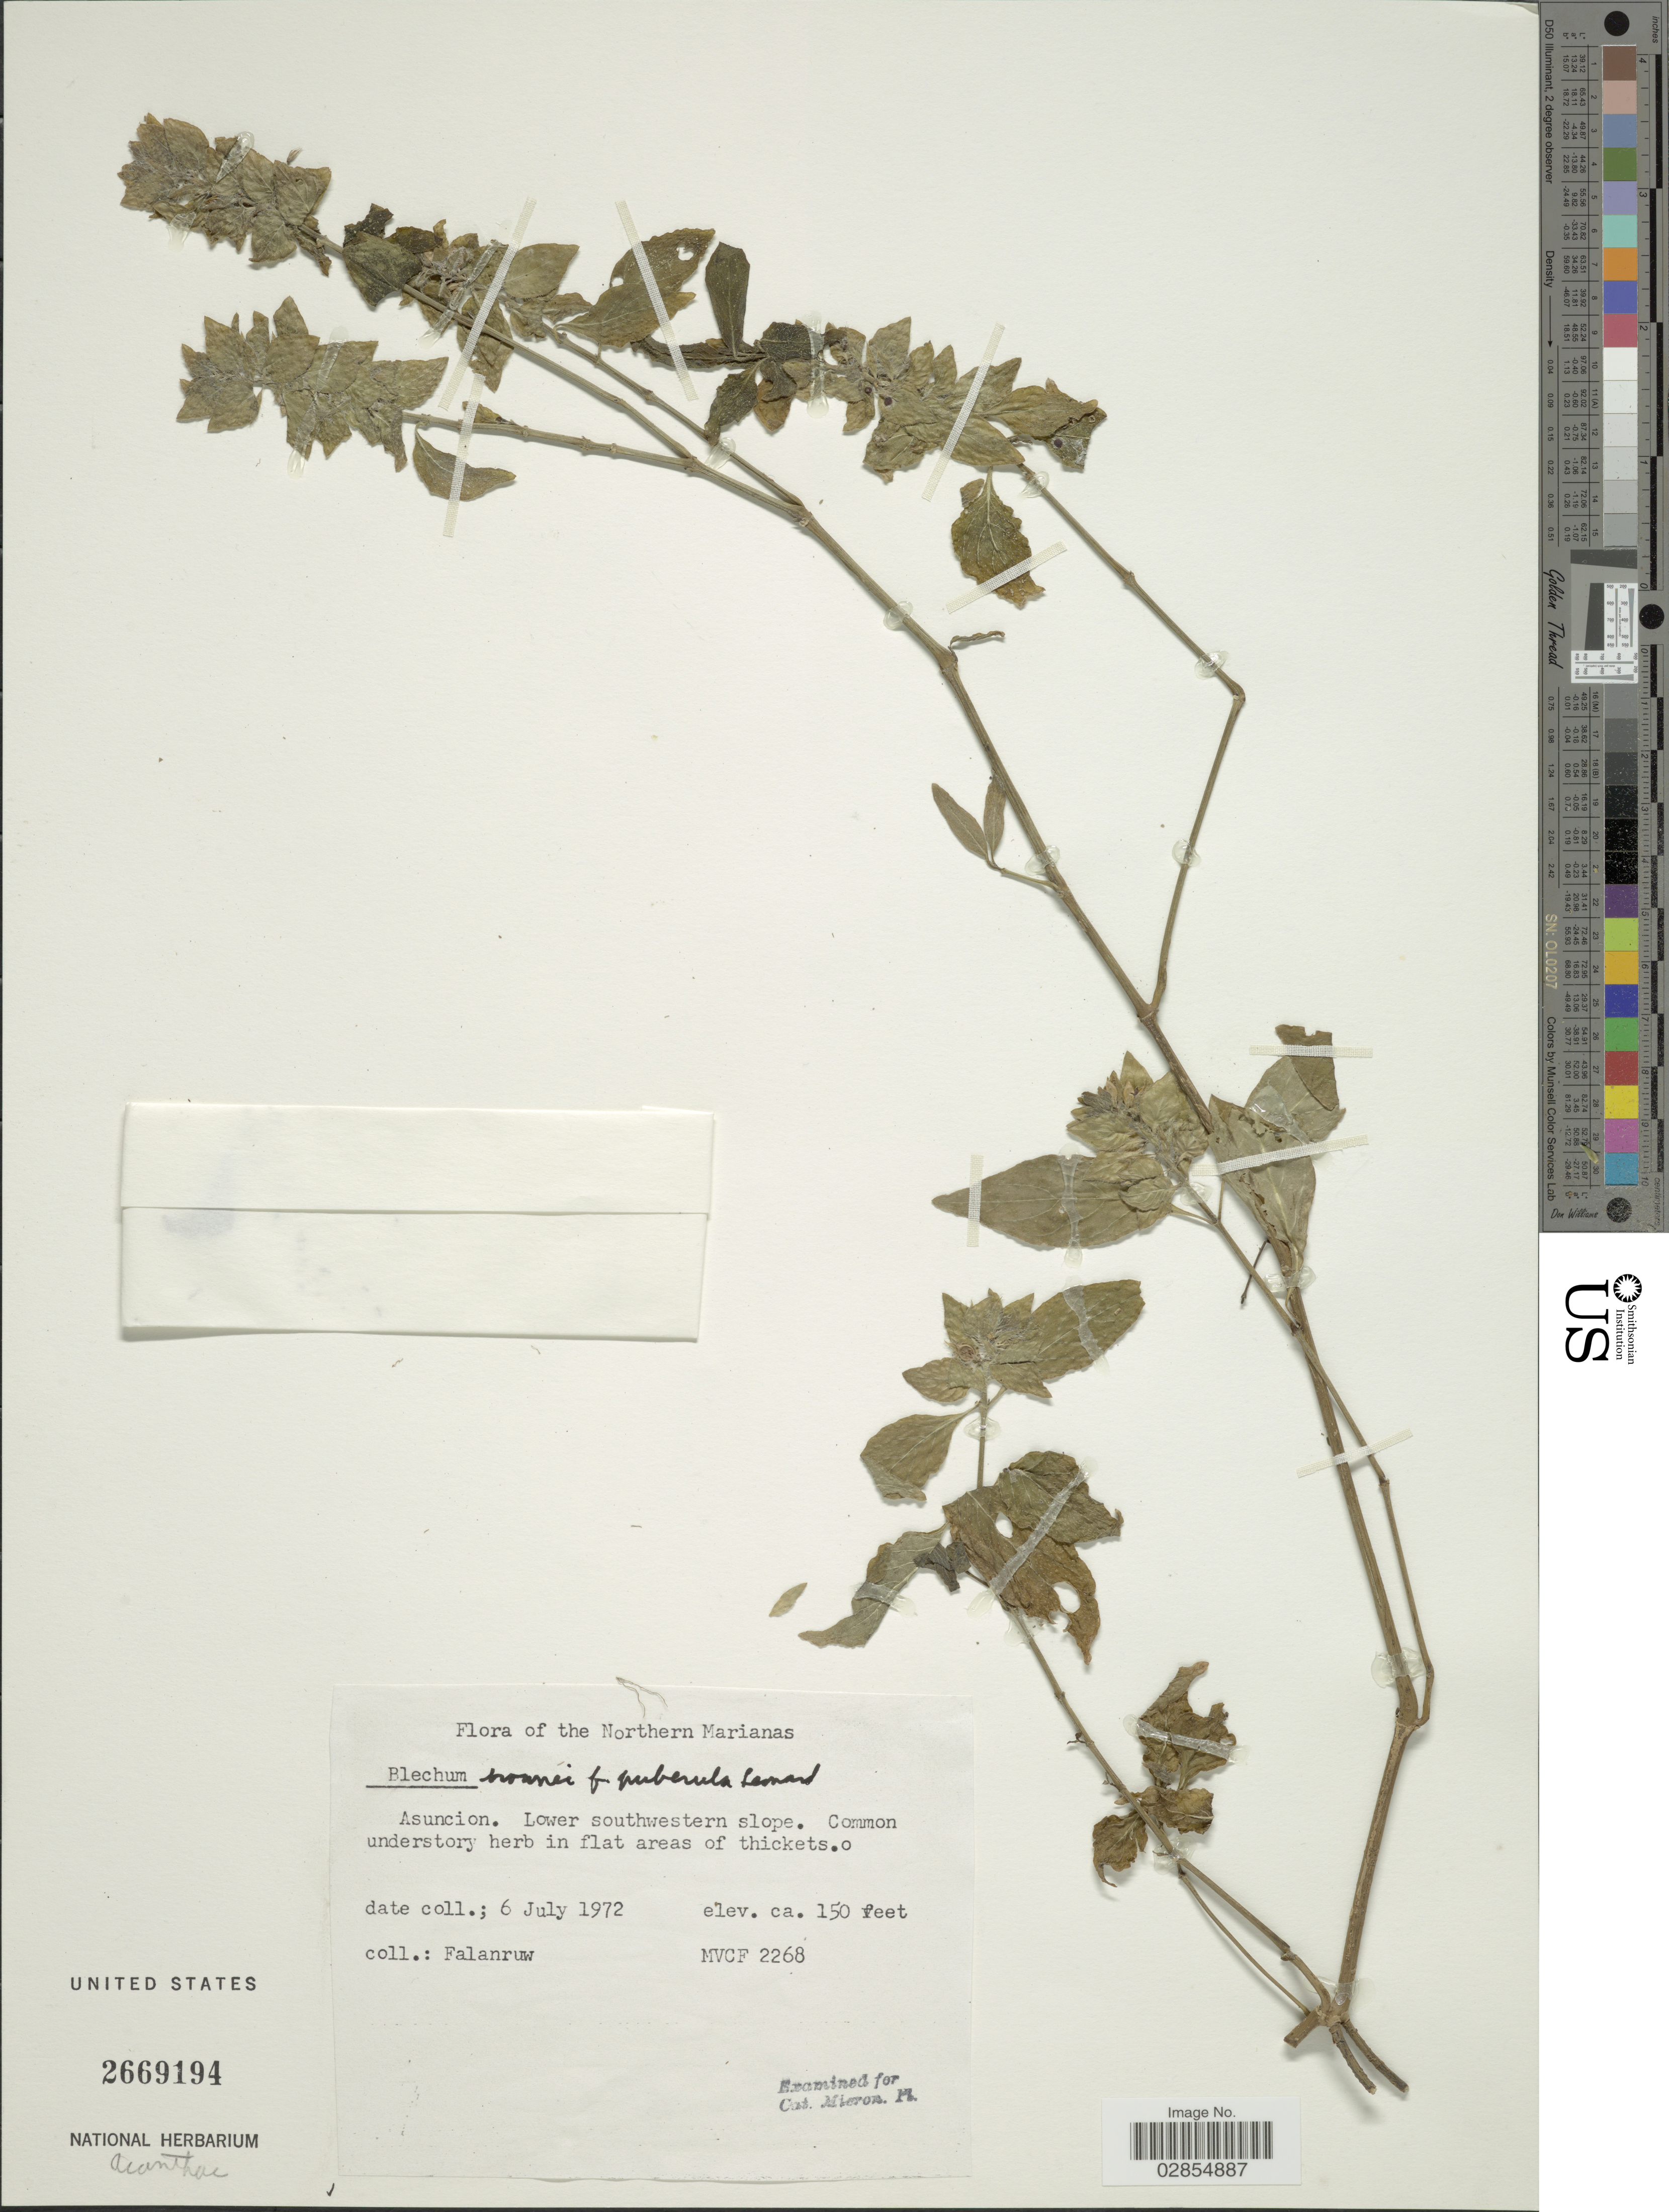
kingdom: Plantae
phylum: Tracheophyta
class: Magnoliopsida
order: Lamiales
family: Acanthaceae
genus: Blechum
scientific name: Blechum pyramidatum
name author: (Lam.) Urb.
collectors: Falanruw, --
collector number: MVCF2268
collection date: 1972-07-06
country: Northern Mariana Islands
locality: Northern Marianas. Asuncion. Lower southwestern slope.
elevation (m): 46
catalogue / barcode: US 2669194